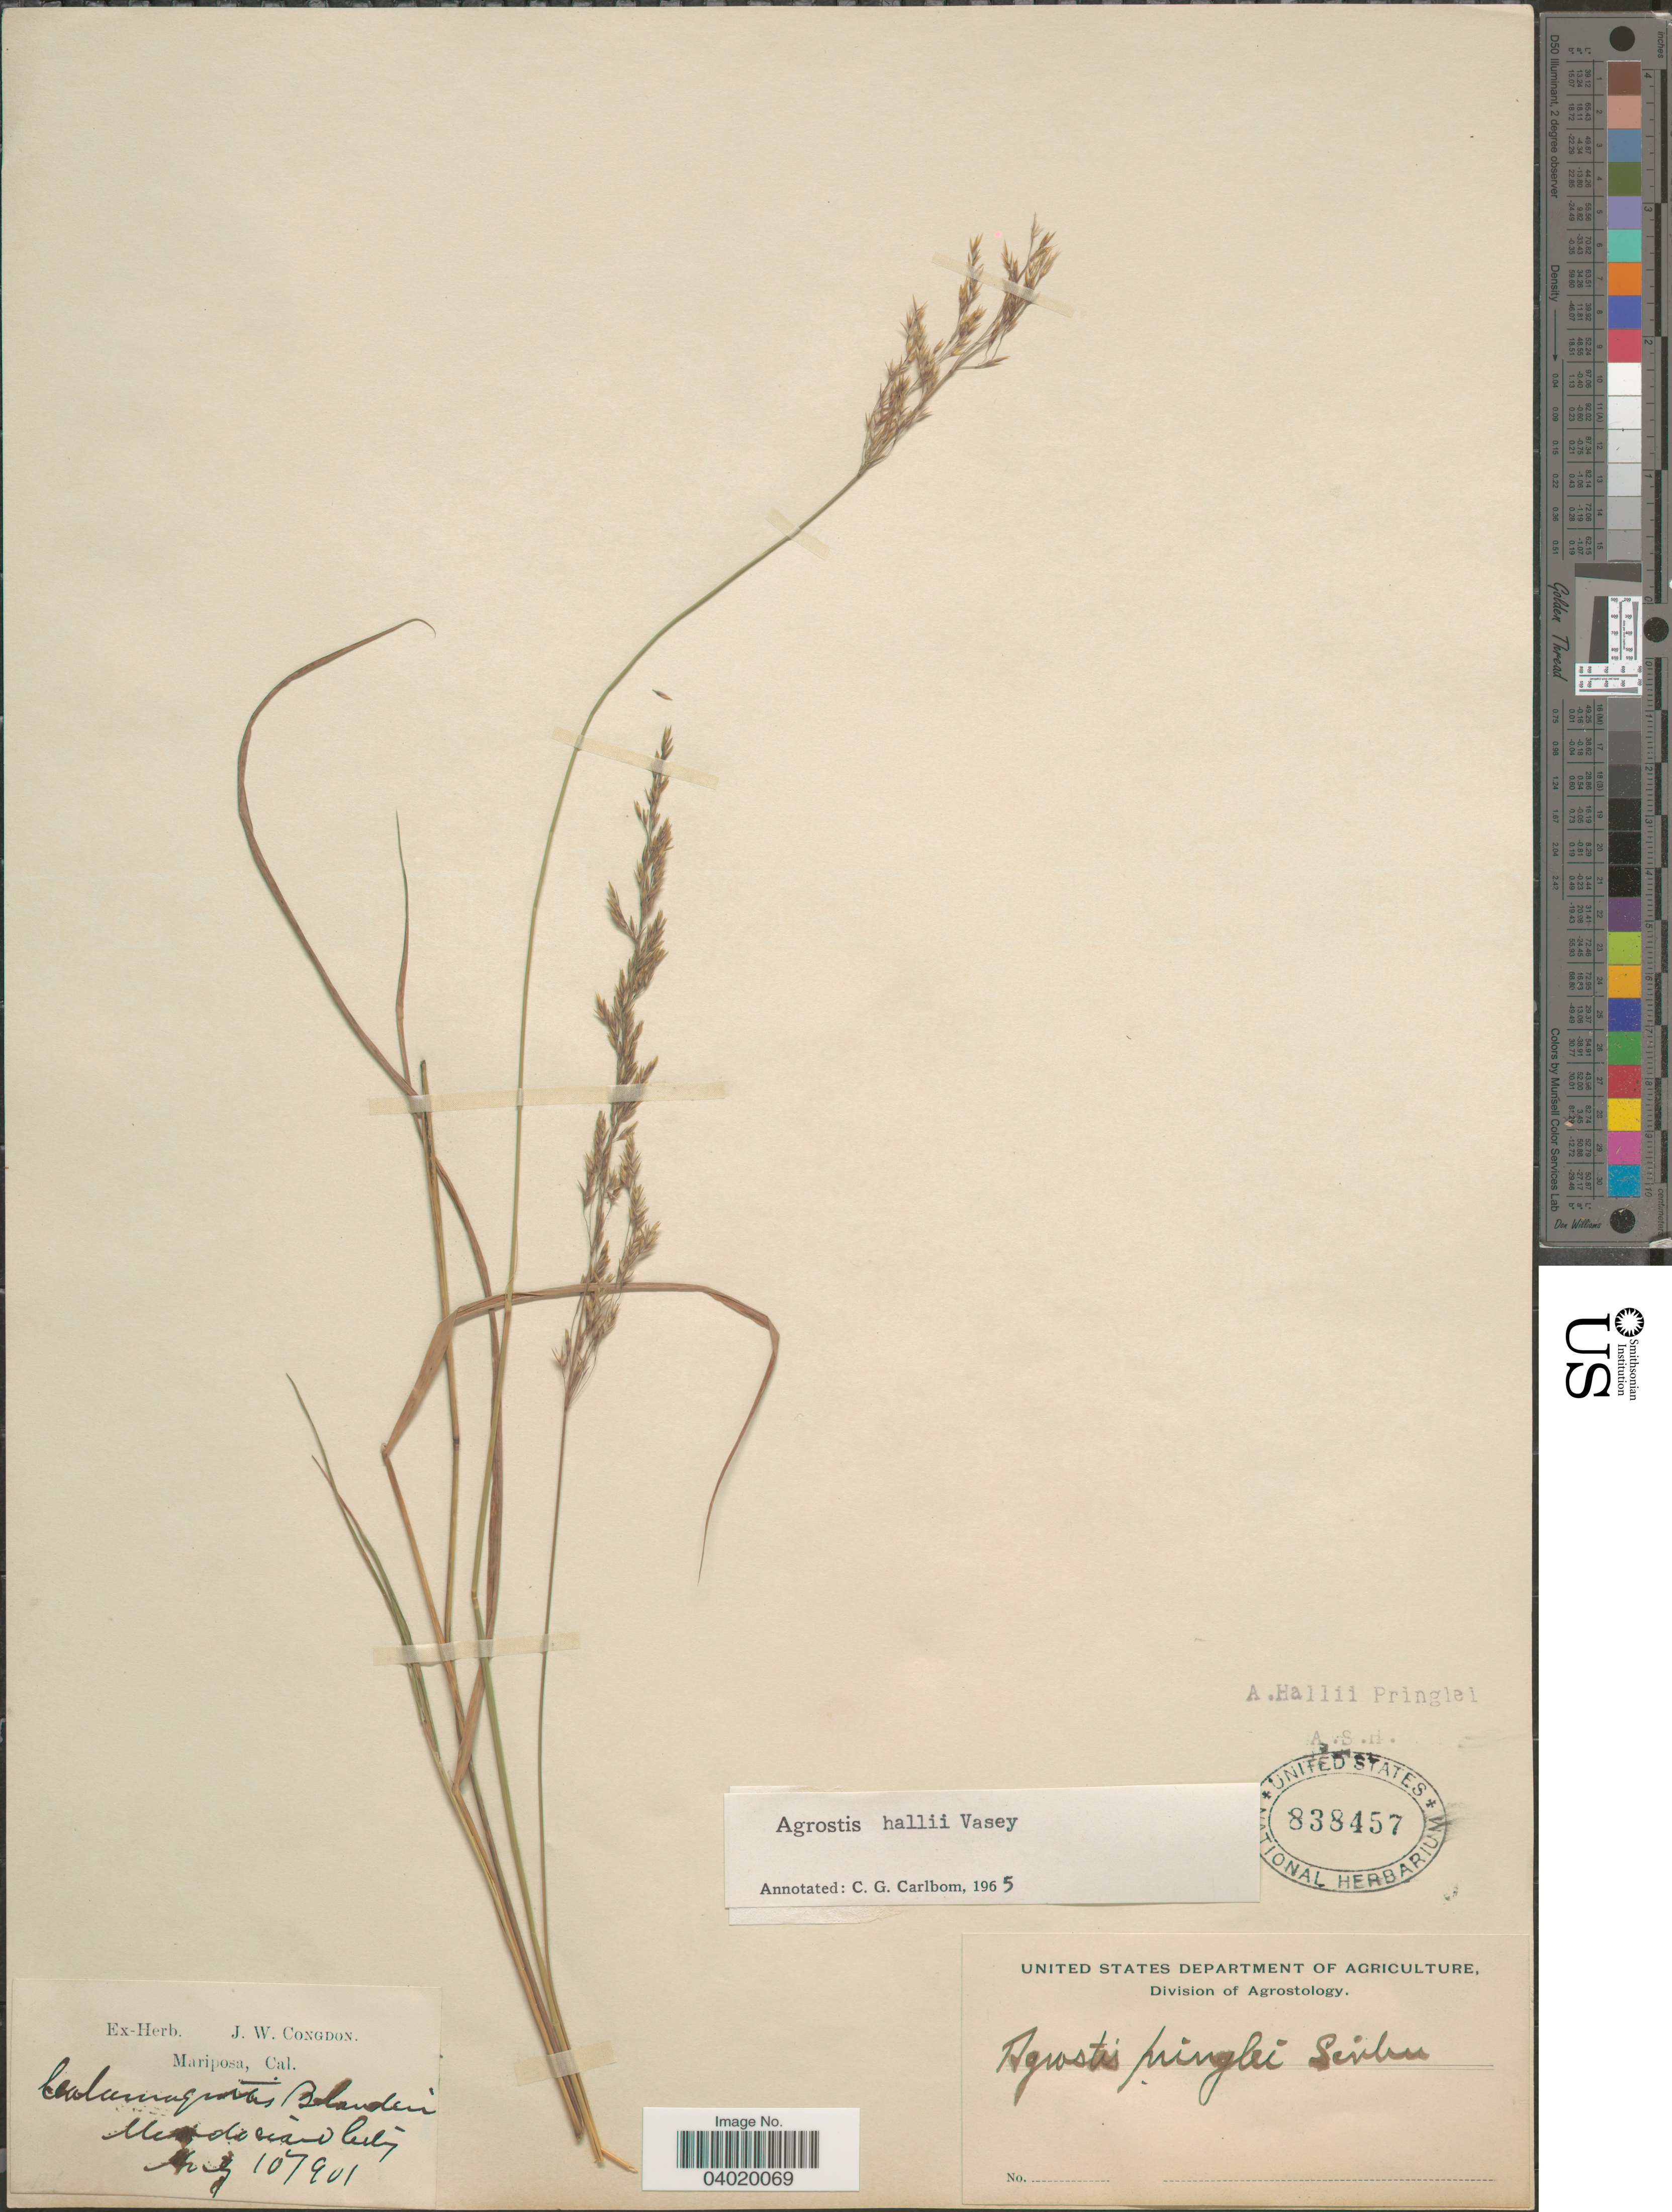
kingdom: Plantae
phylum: Tracheophyta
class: Liliopsida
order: Poales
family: Poaceae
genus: Agrostis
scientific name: Agrostis hallii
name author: Vasey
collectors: ex herb. J. W. Congdon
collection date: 1901-08-10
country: United States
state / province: California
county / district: Mendocino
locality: Mariposa. Mendocino City.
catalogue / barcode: US 838457